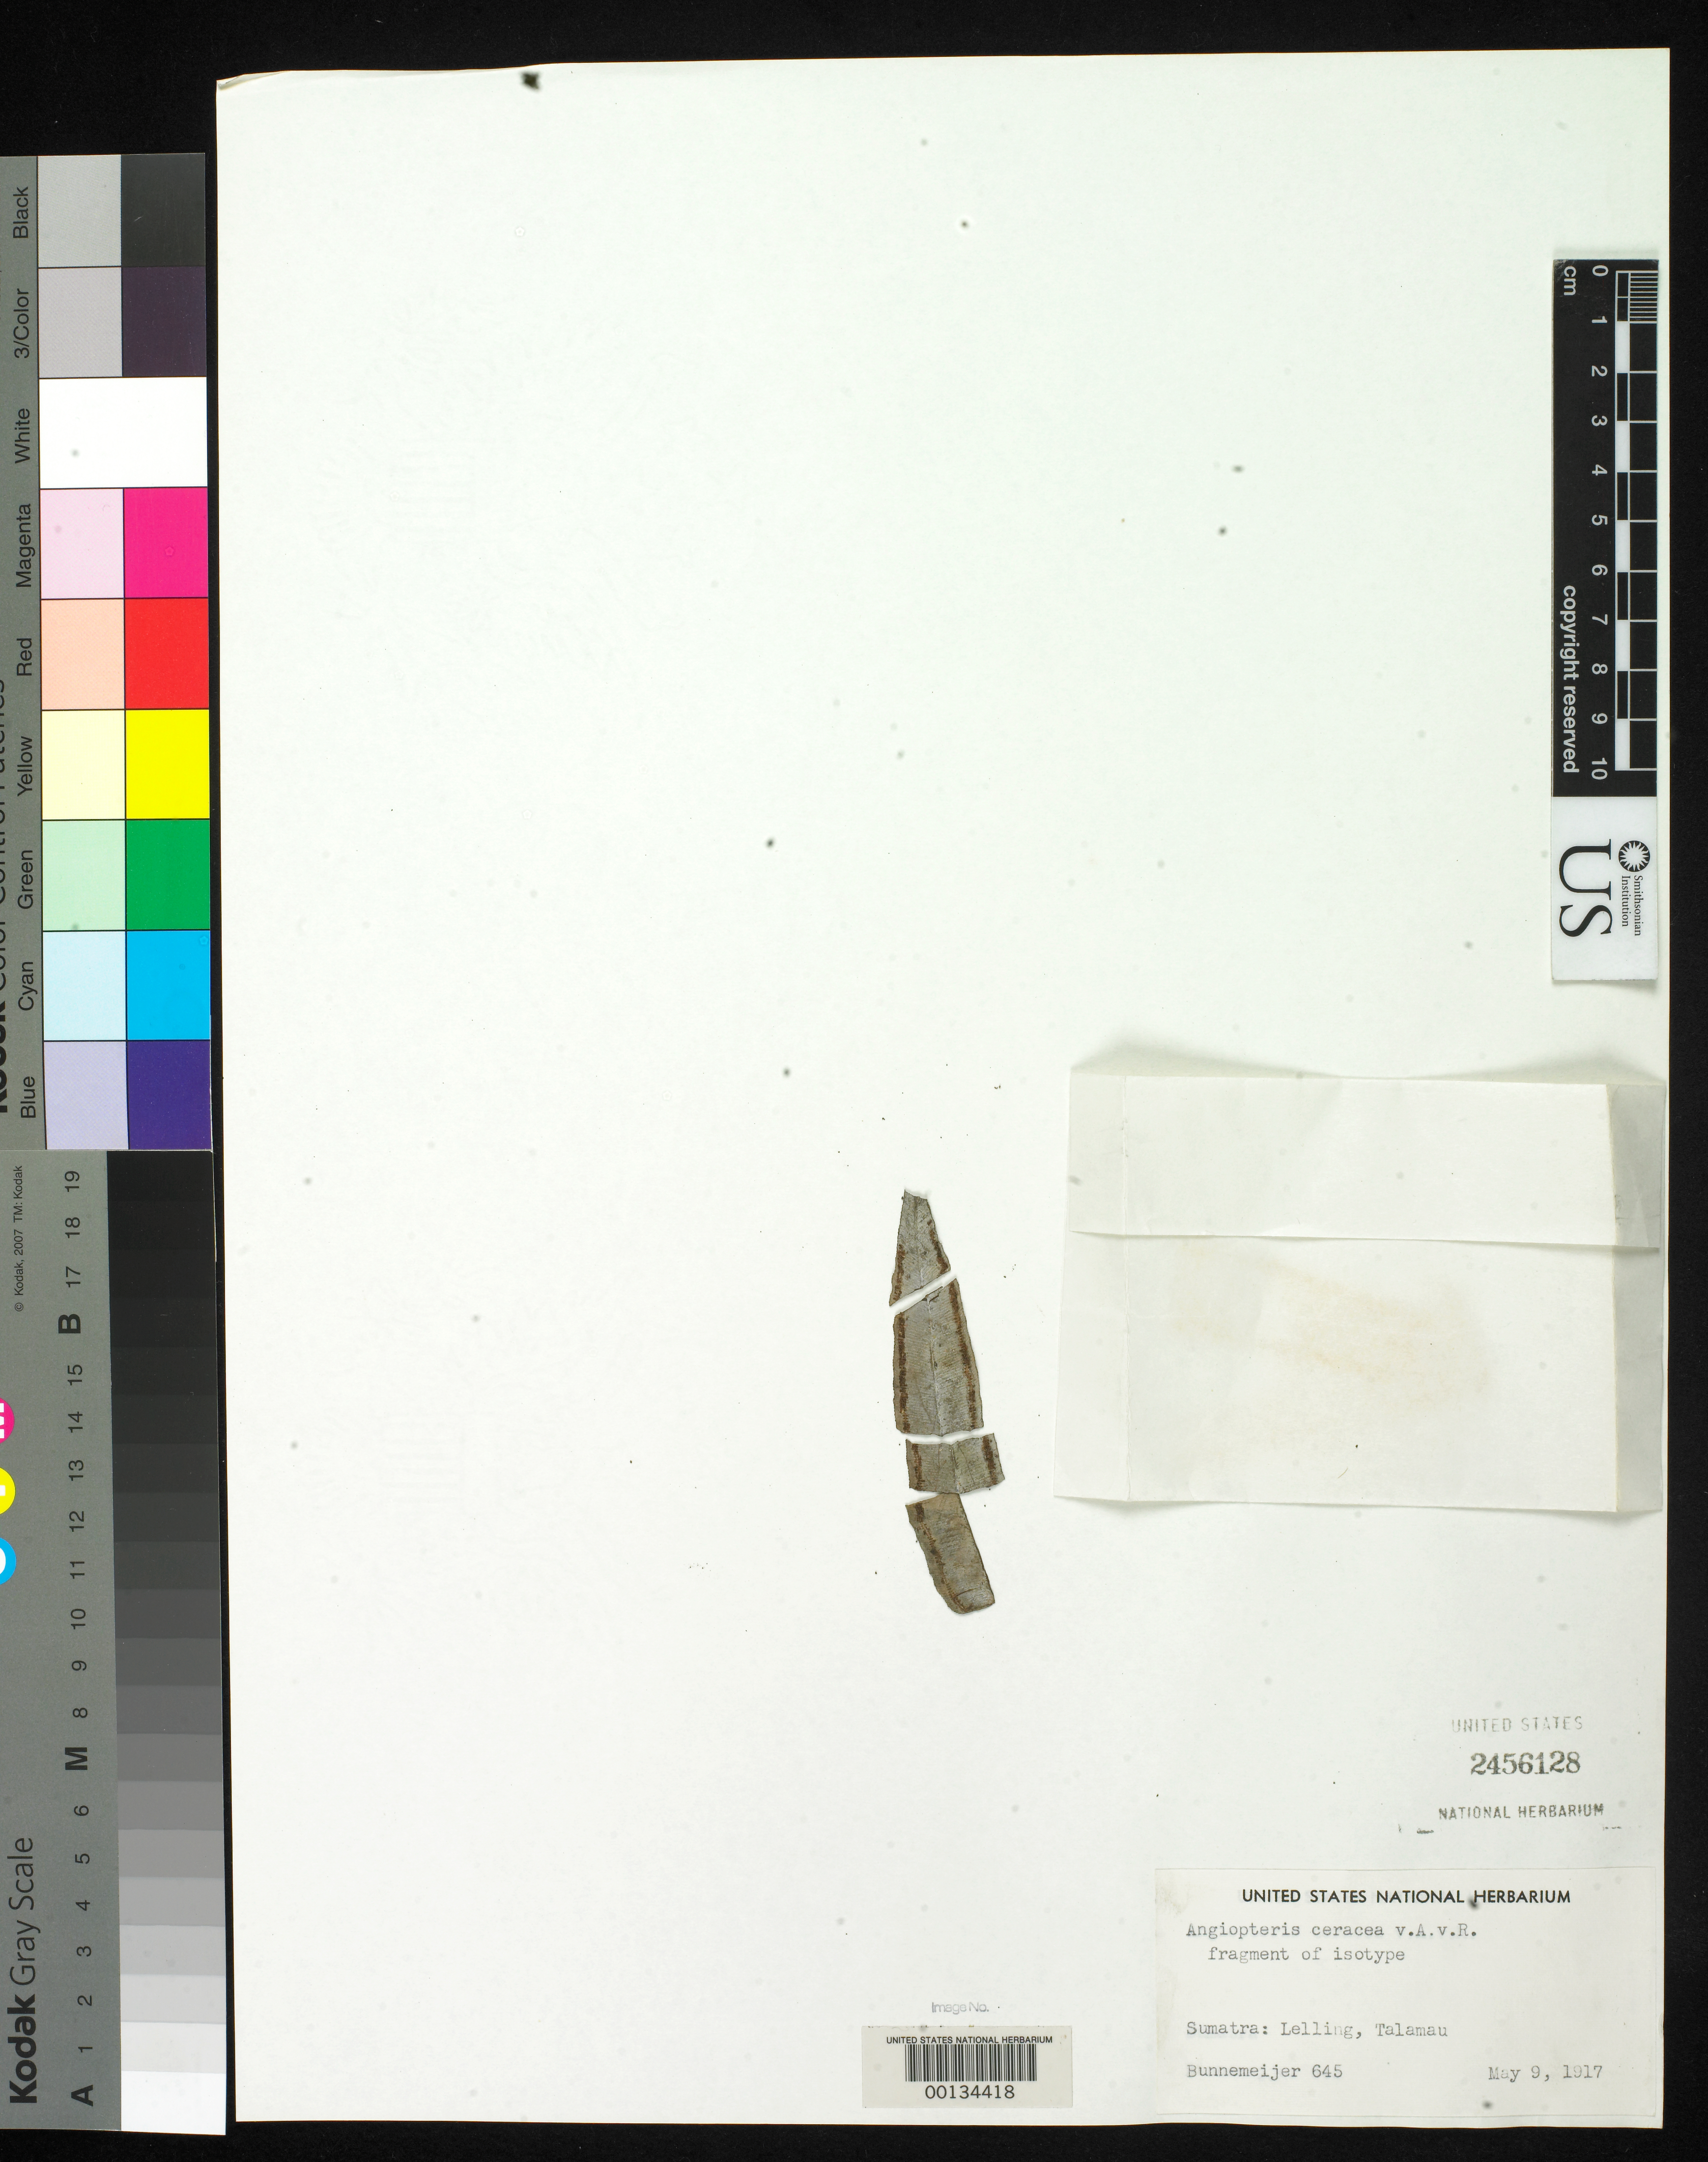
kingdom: Plantae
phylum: Tracheophyta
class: Polypodiopsida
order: Marattiales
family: Marattiaceae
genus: Angiopteris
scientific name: Angiopteris ceracea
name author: Alderw.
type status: Isotype Fragment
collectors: -. Bunnemeijer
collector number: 645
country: Indonesia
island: Sumatra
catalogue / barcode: US 2456128